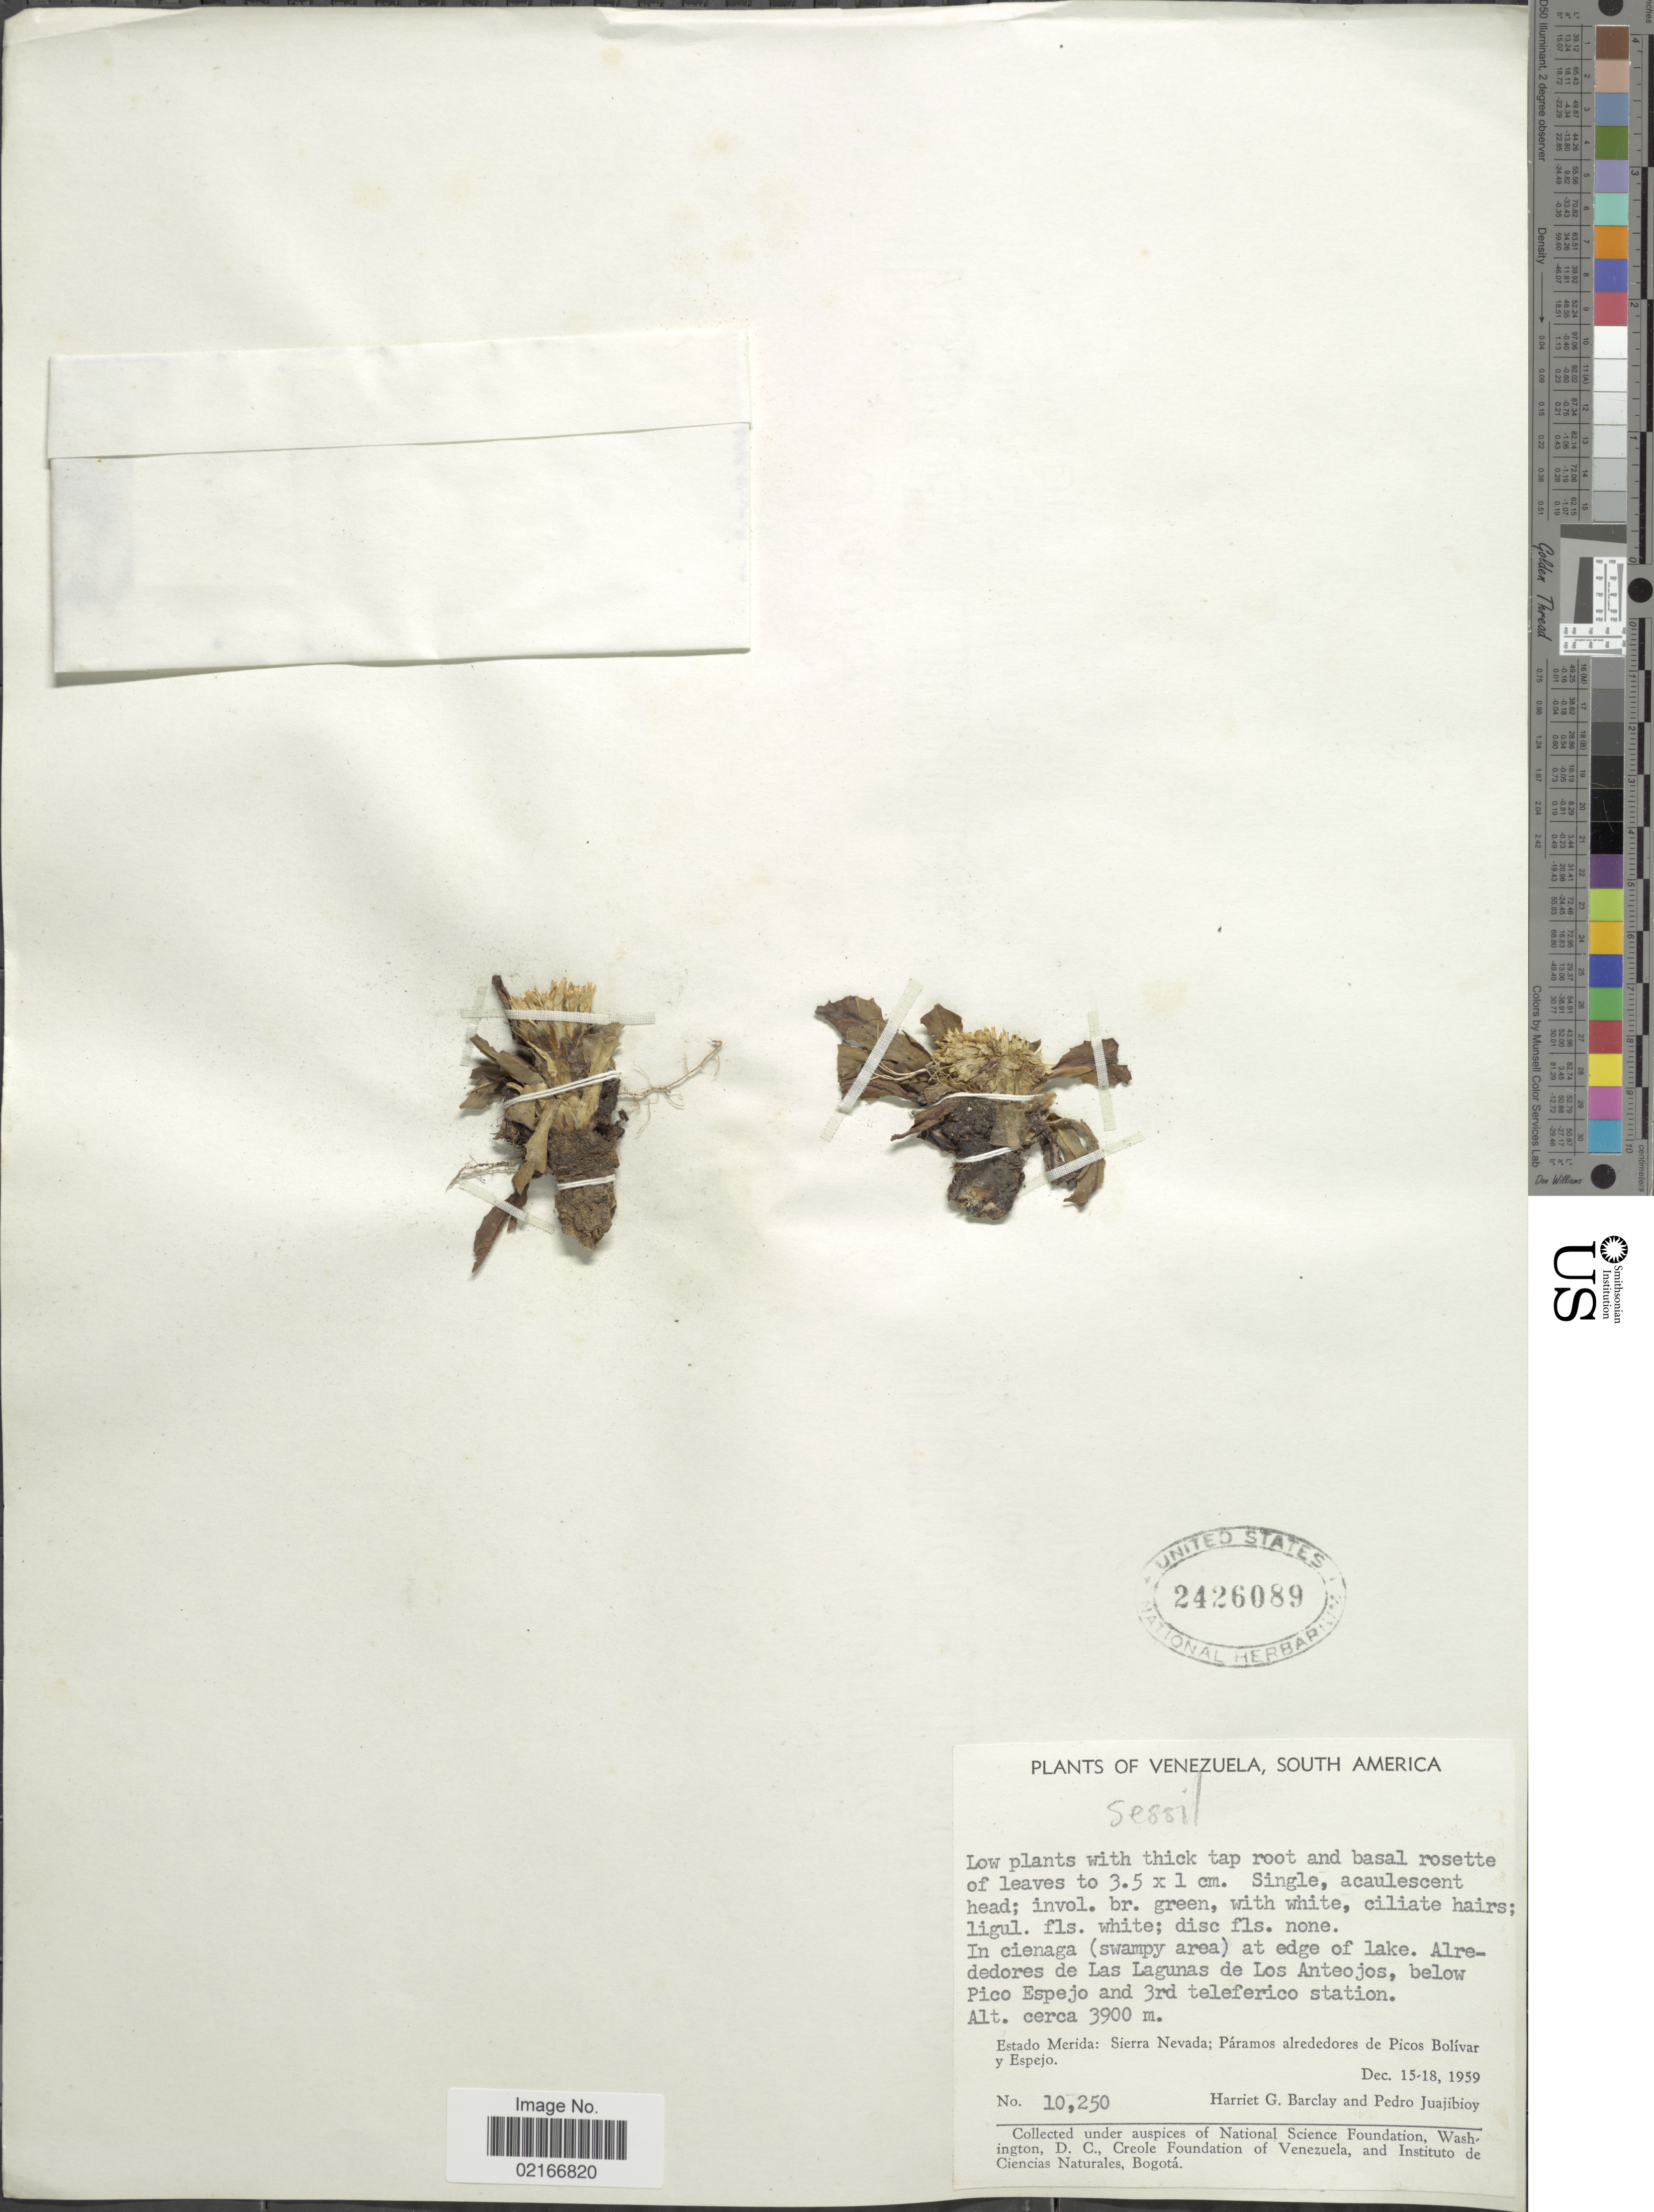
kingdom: Plantae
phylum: Tracheophyta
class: Magnoliopsida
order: Asterales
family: Asteraceae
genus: Hypochaeris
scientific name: Hypochaeris sessiflora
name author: Kunth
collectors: H. G. Barclay & P. Juajibioy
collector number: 10250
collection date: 1959-12-15/1959-12-18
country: Venezuela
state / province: Mérida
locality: At edge of lake. Alrededores de Las Lagunas de Los Anteojos, below Pico Espejo and 3rd teleferico station. Sierra Nevada; Páramos alrededores de Picos Bolívar y Espejo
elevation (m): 3900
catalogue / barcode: US 2426089